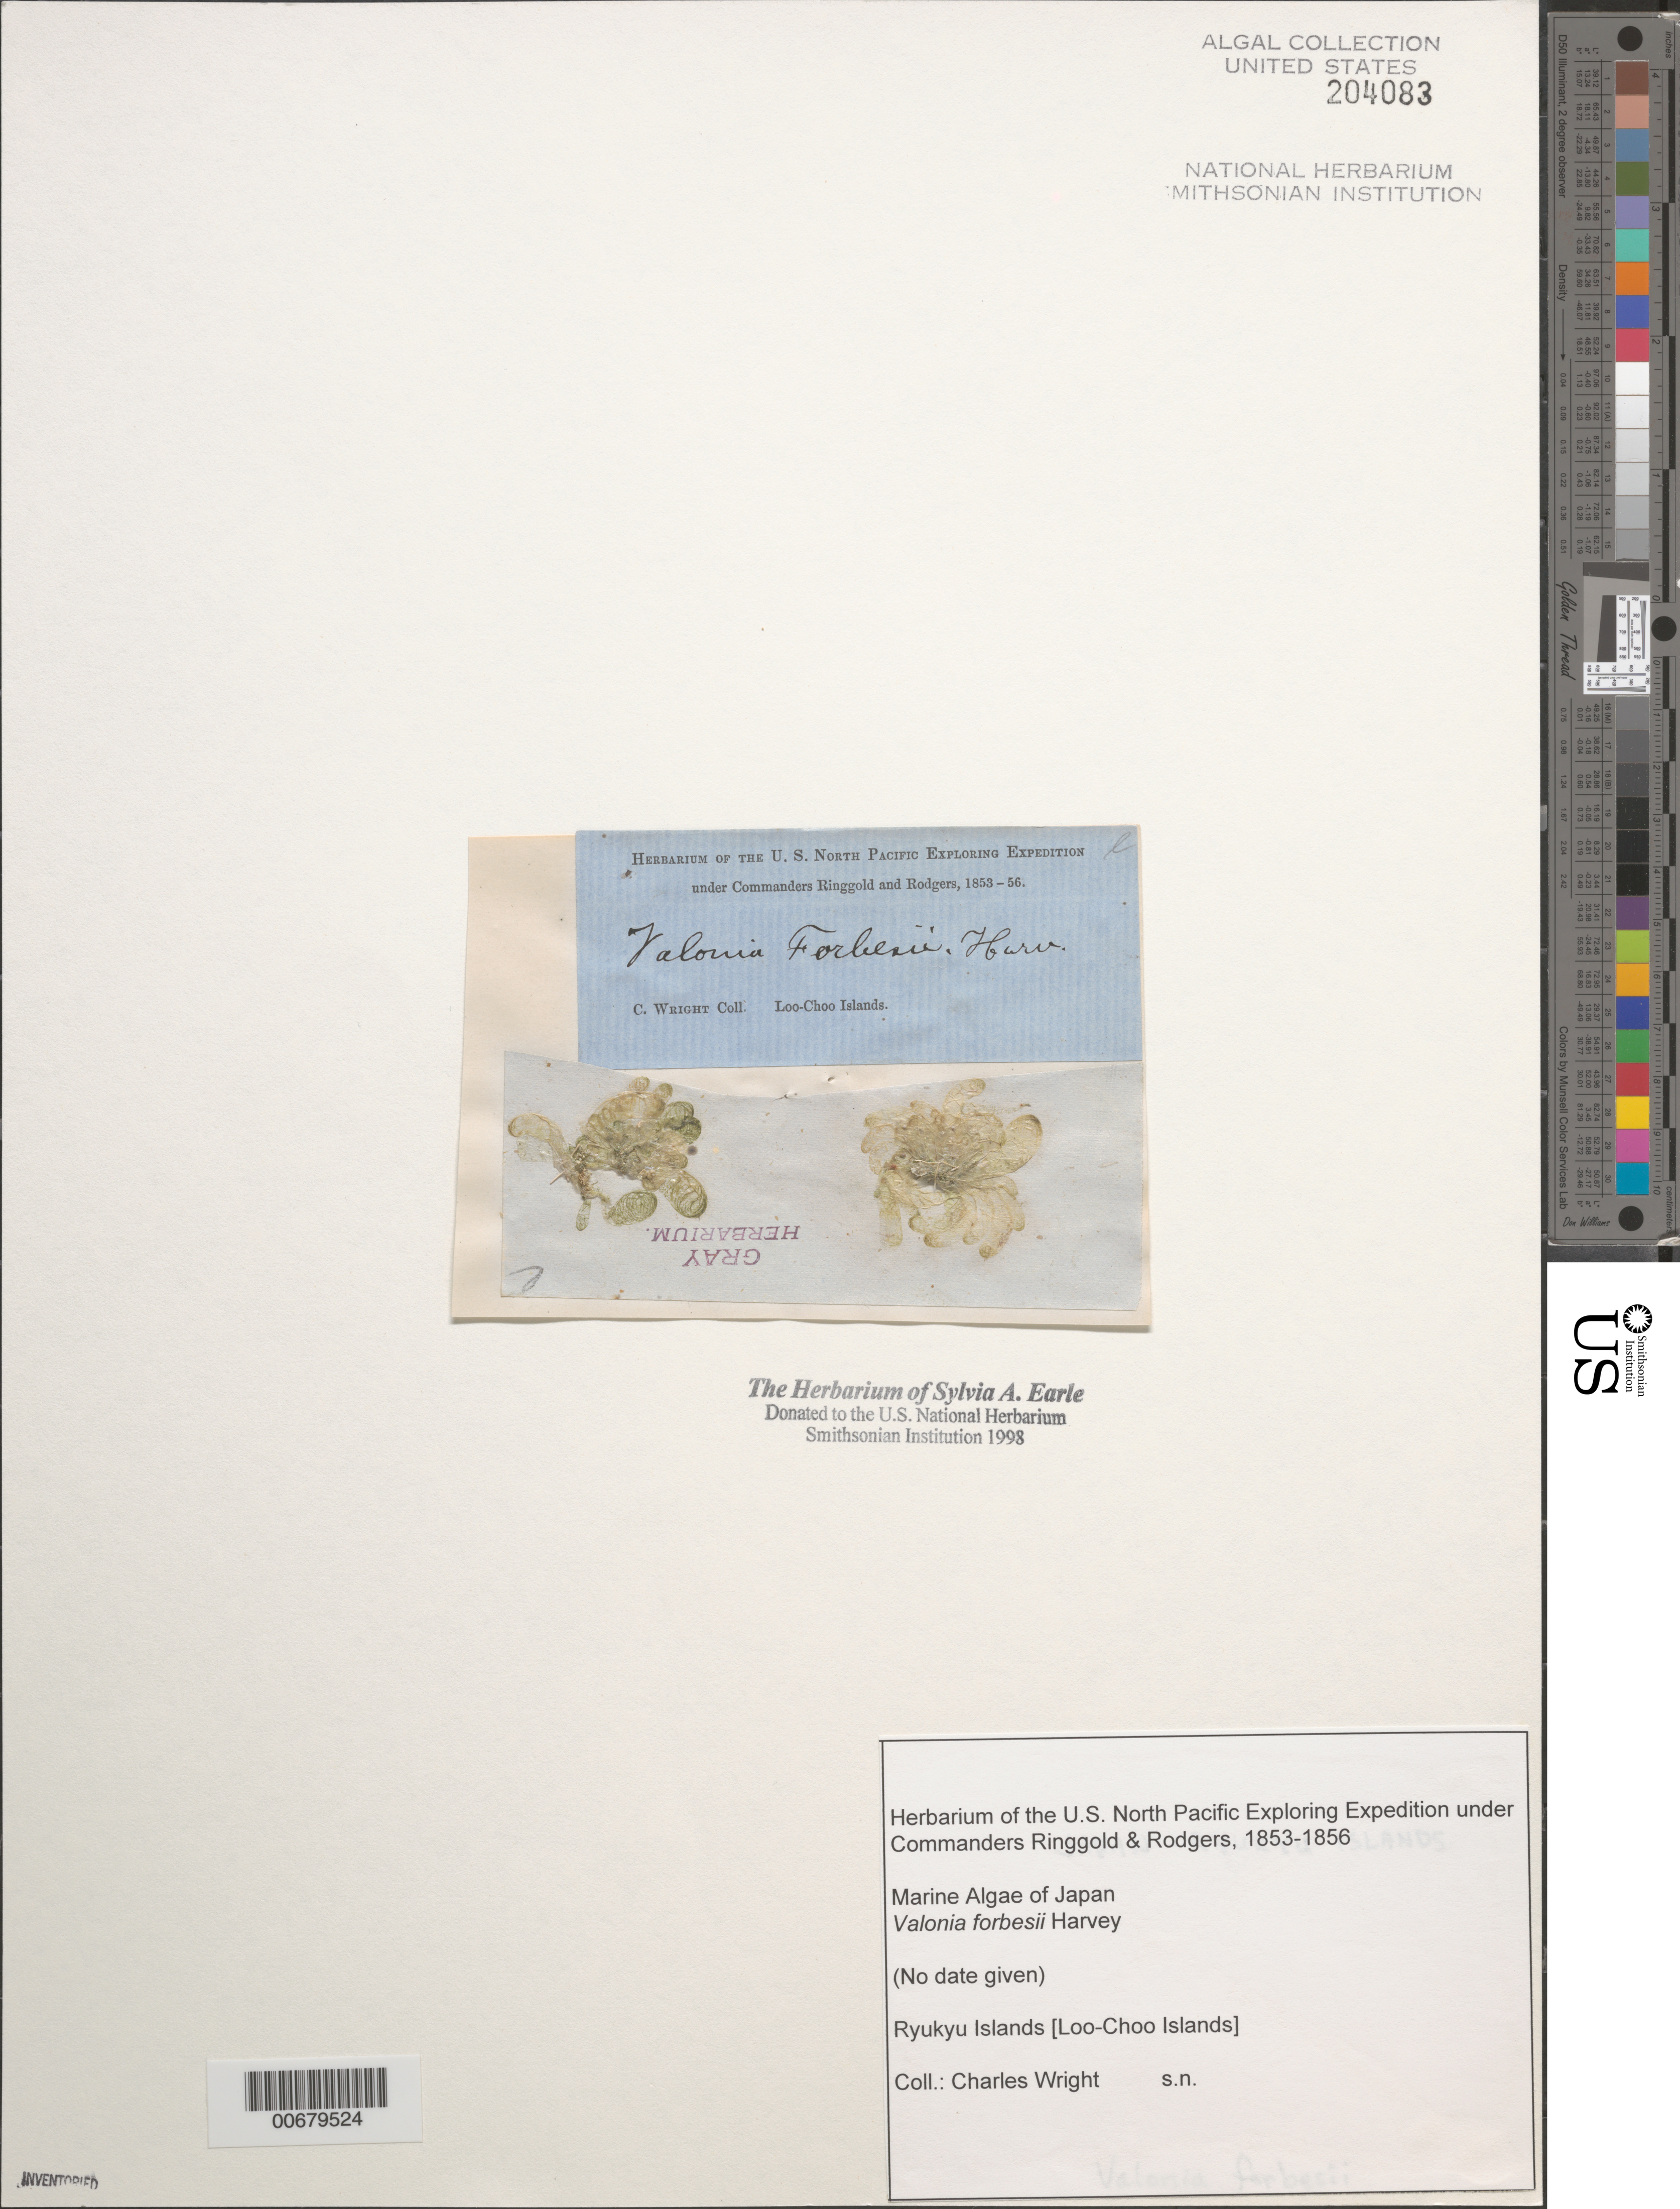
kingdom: Plantae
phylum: Chlorophyta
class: Ulvophyceae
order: Siphonocladales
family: Siphonocladaceae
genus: Boergesenia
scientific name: Boergesenia forbesii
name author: (Feldmann) Harv.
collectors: C. Wright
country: Japan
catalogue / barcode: US 204083